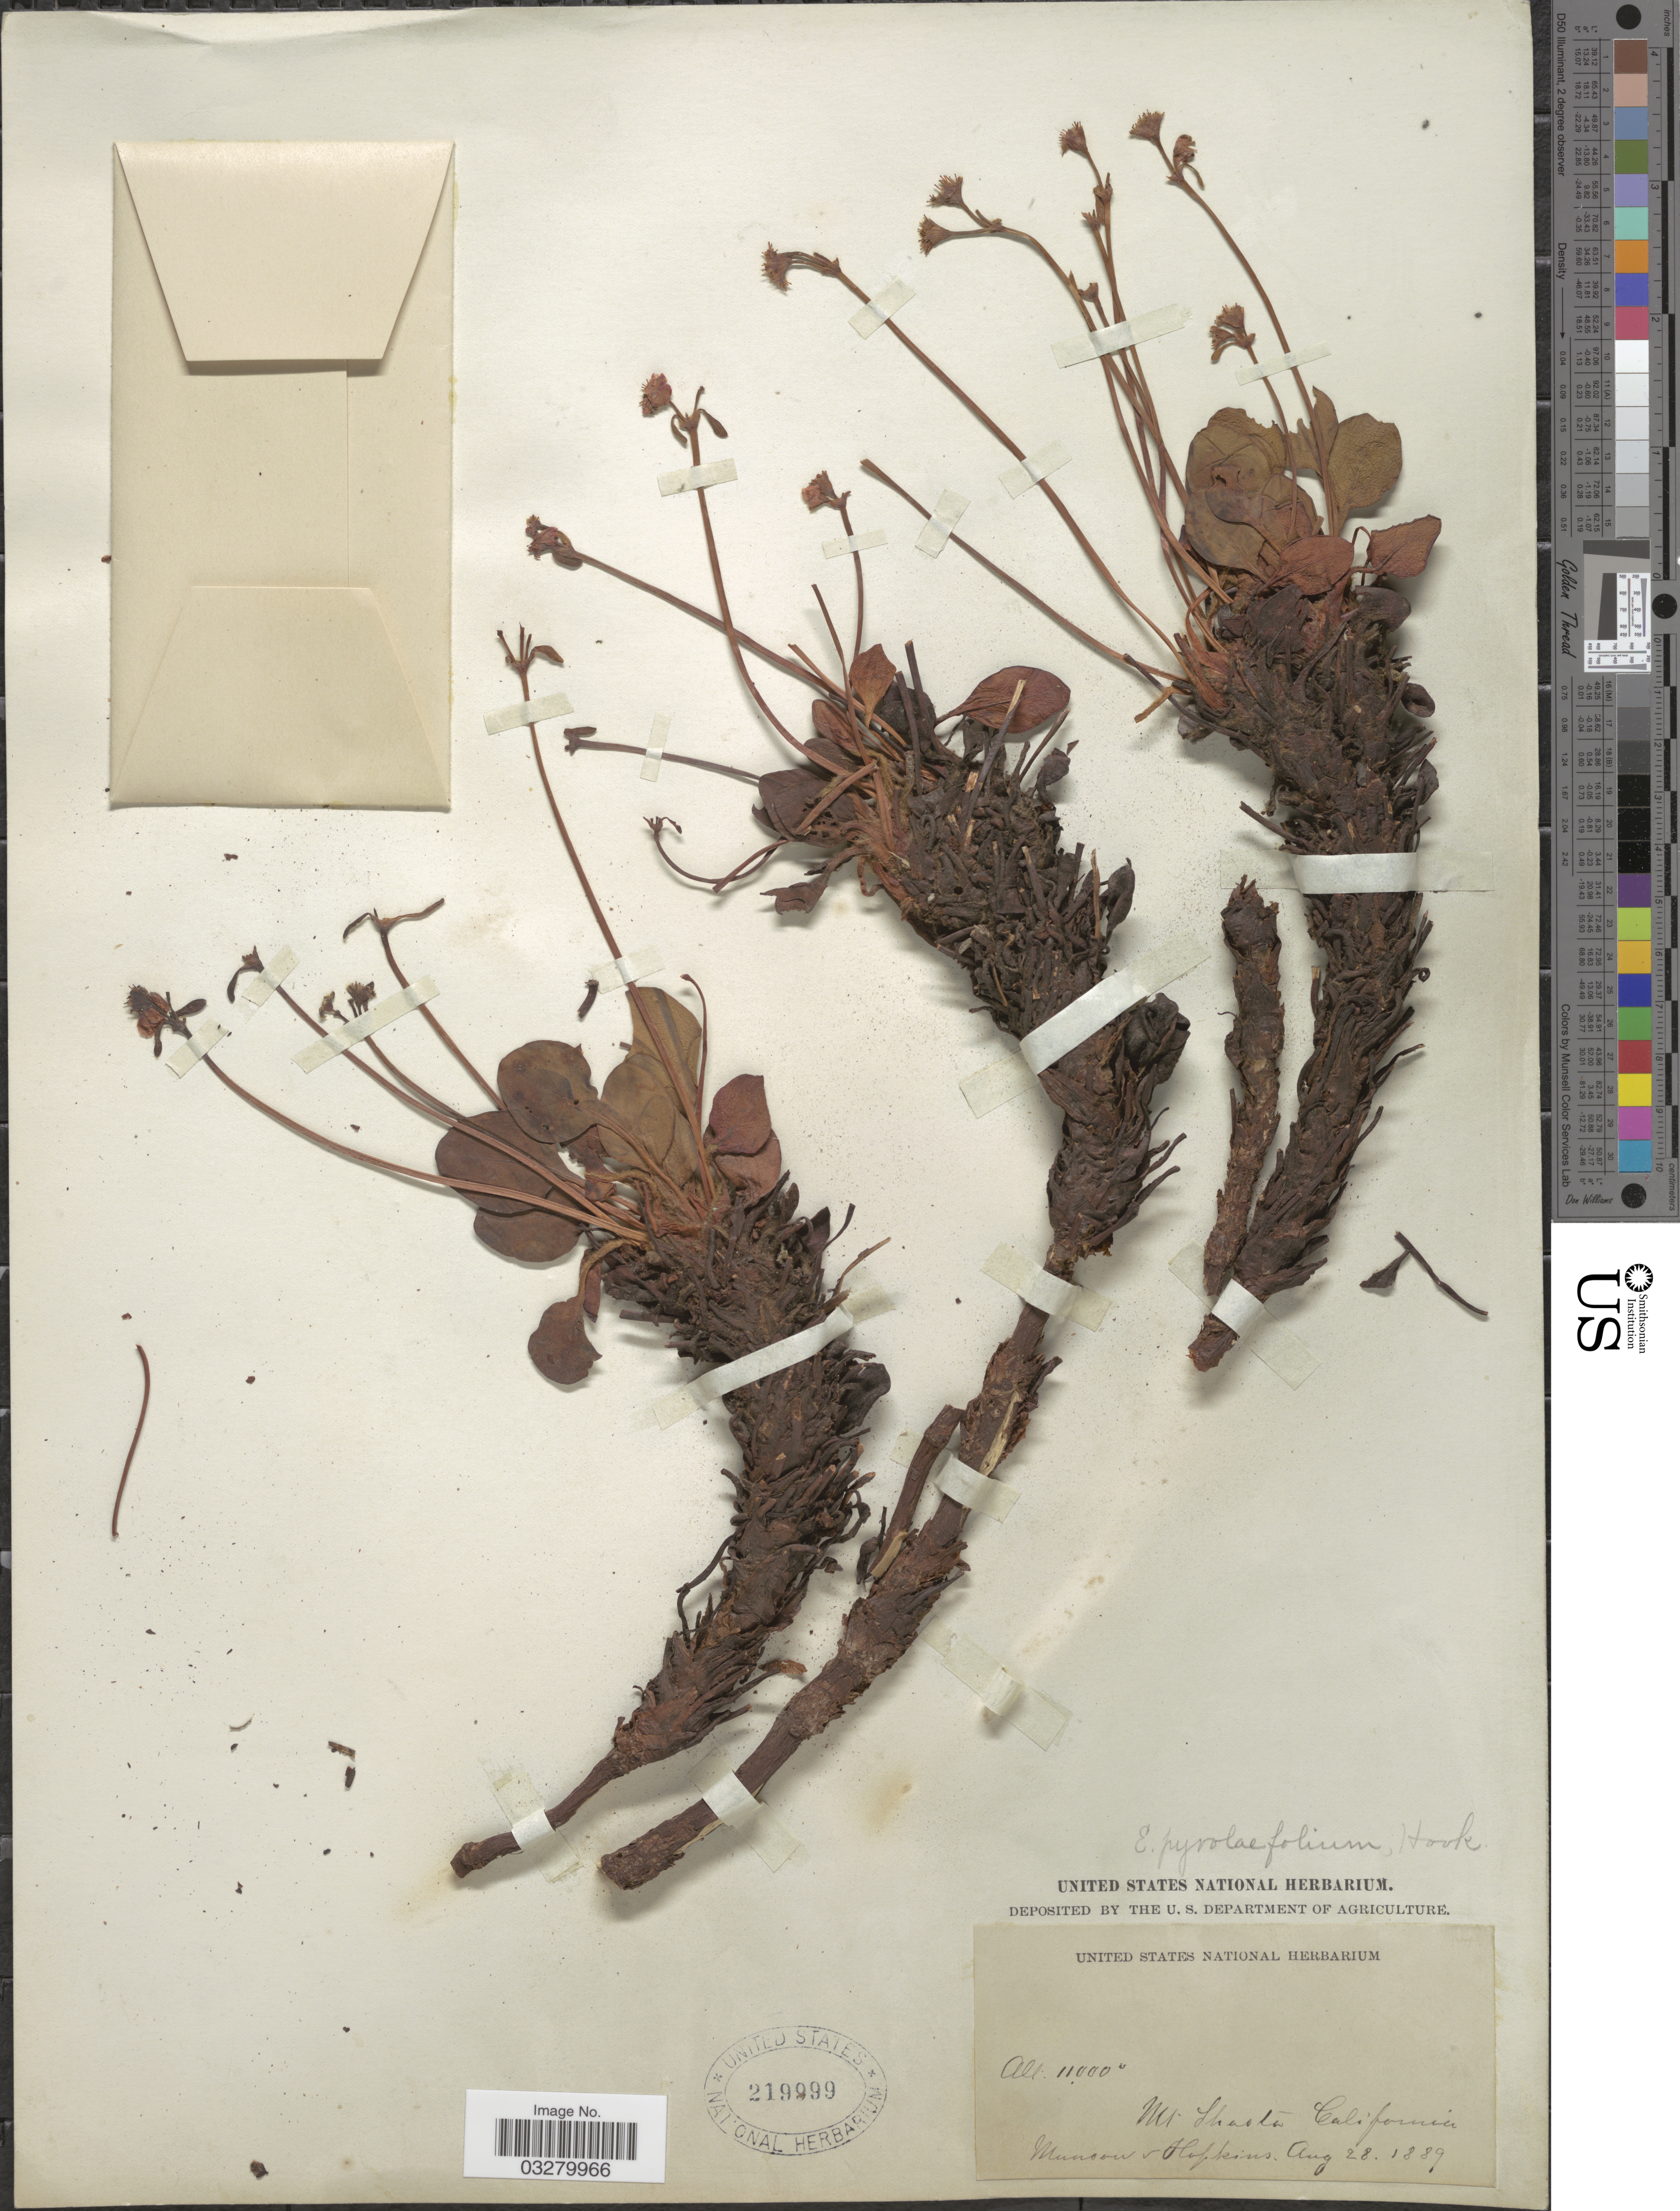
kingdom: Plantae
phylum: Tracheophyta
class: Magnoliopsida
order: Caryophyllales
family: Polygonaceae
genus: Eriogonum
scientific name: Eriogonum pyrolifolium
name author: Hook.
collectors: -. Munson & -- Hopkins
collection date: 1889-08-28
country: United States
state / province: California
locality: Mt. Shasta.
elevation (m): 3353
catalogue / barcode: US 219999